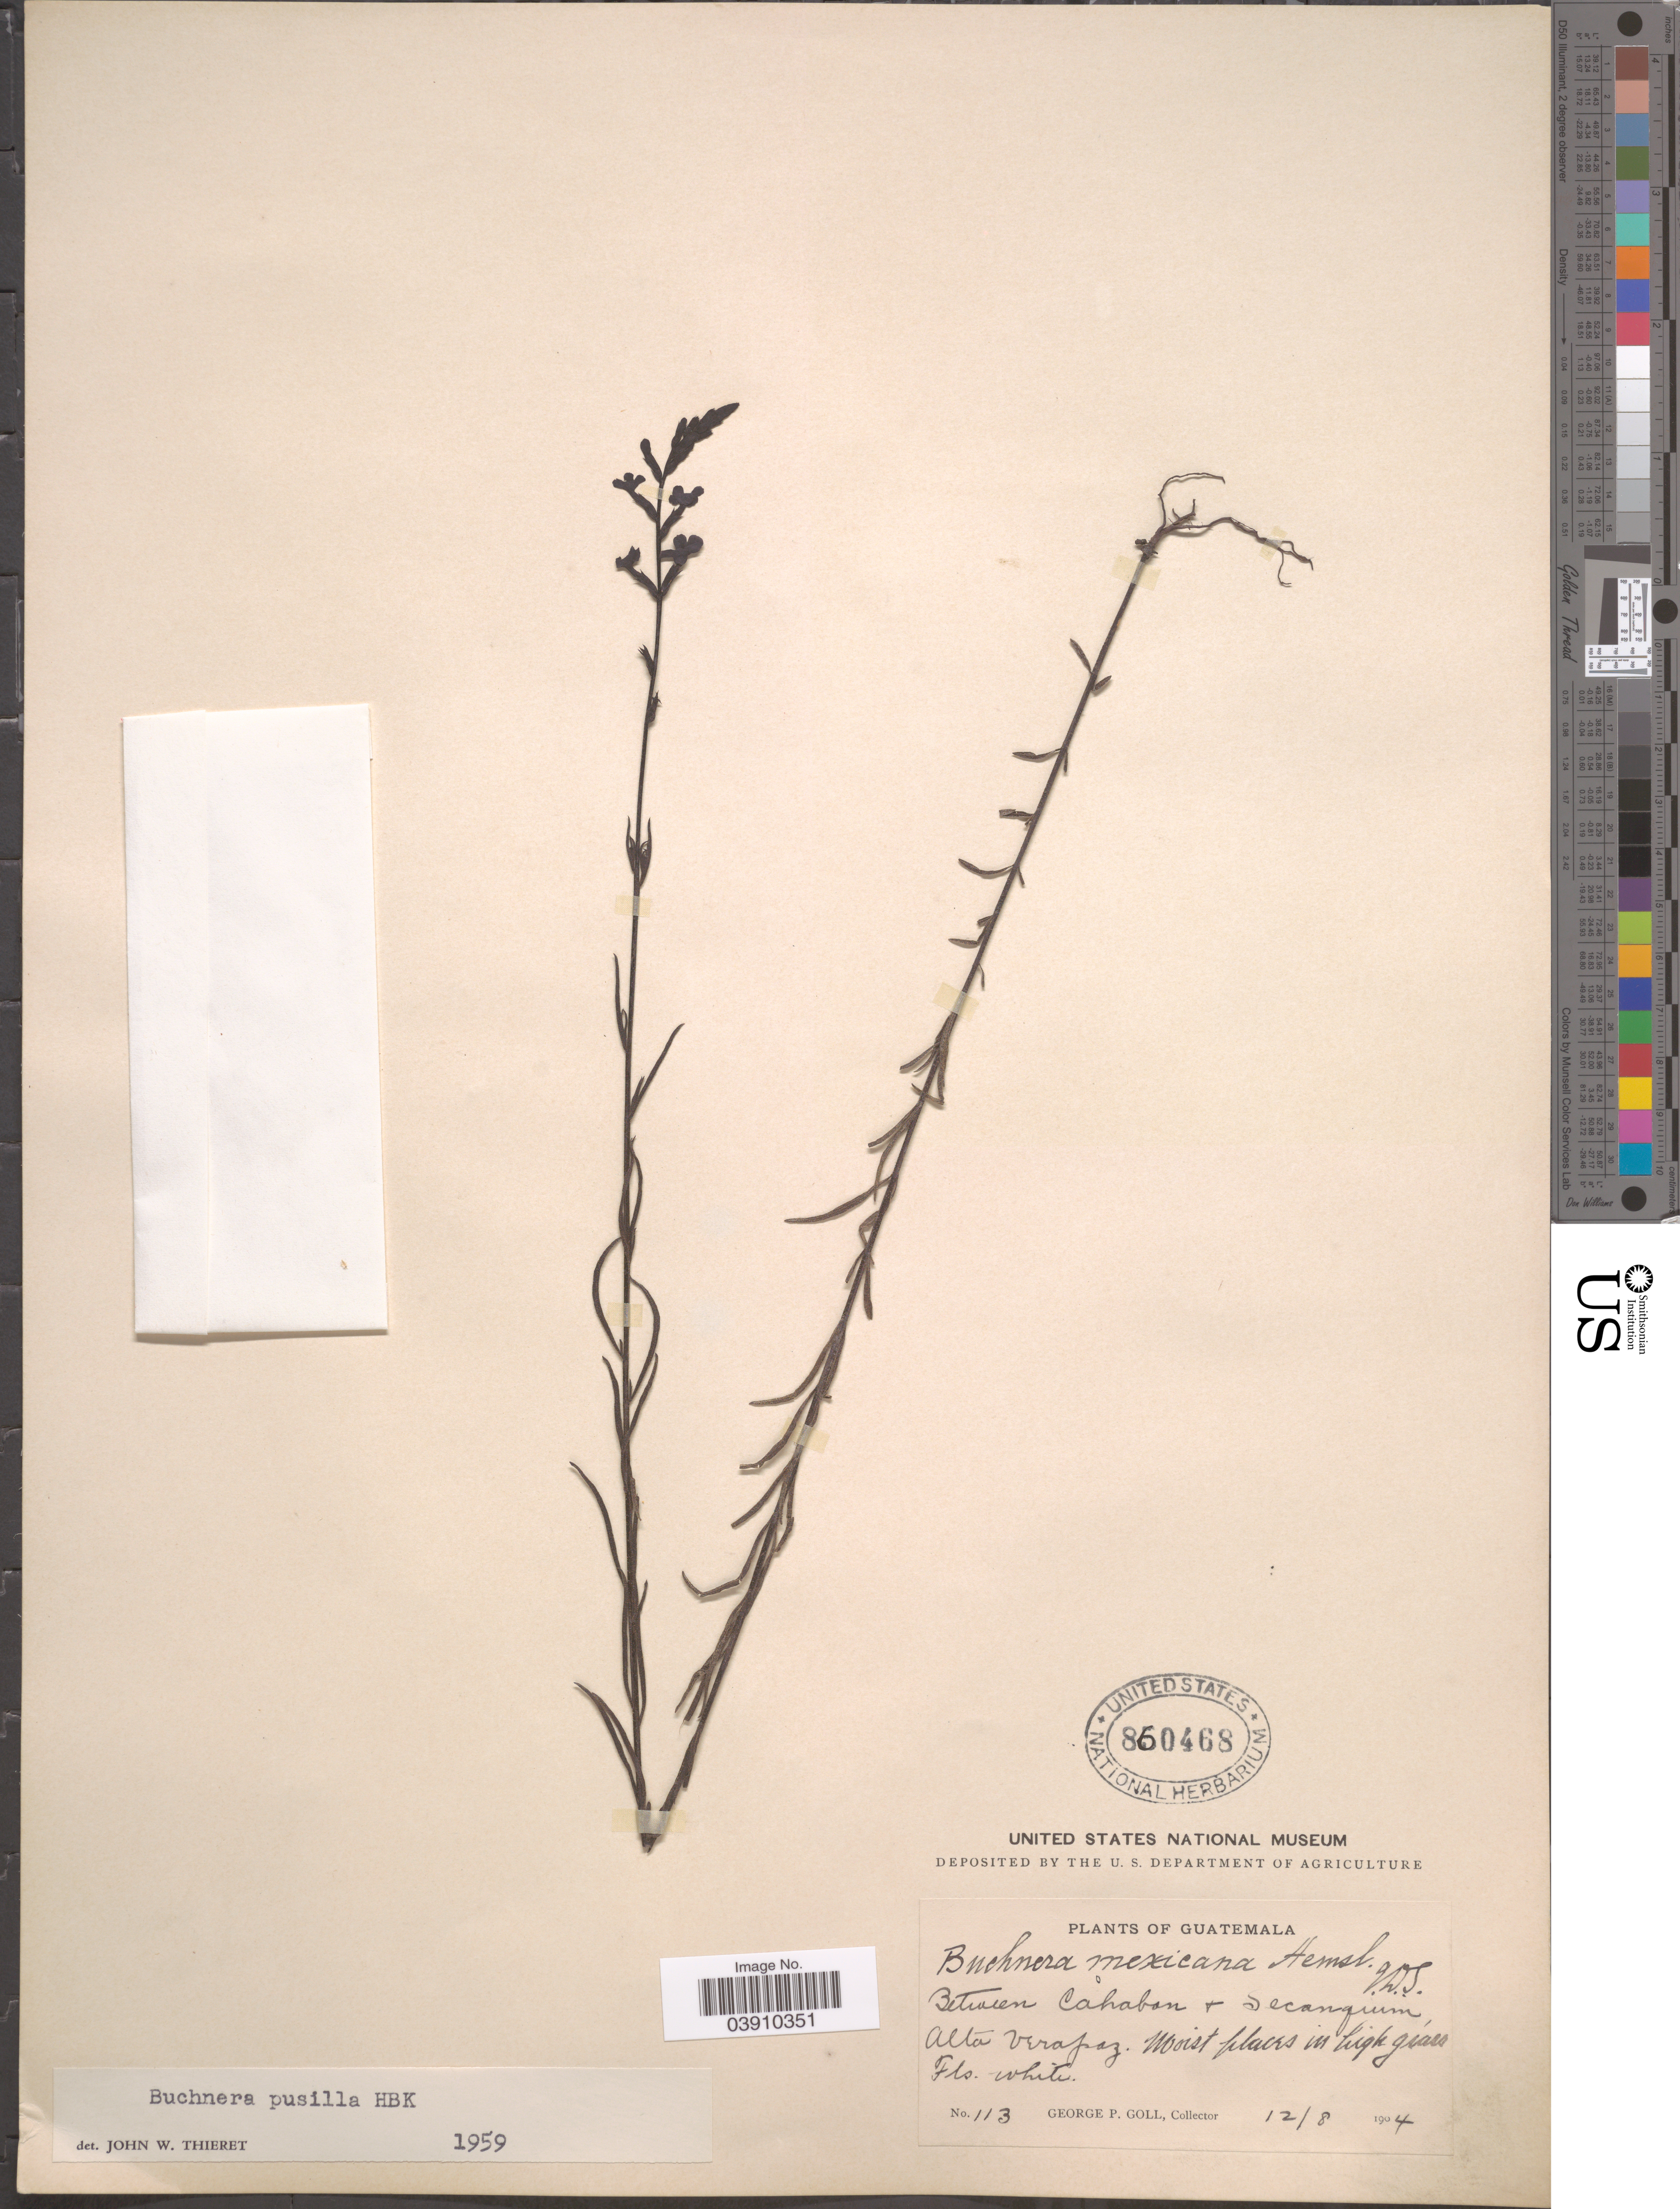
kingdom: Plantae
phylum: Tracheophyta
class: Magnoliopsida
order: Lamiales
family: Orobanchaceae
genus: Buchnera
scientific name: Buchnera pusilla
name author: Kunth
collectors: G. P. Goll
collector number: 113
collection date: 1904-08-12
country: Guatemala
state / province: Alta Verapaz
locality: Between Cahabon & Secanquim.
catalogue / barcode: US 860468